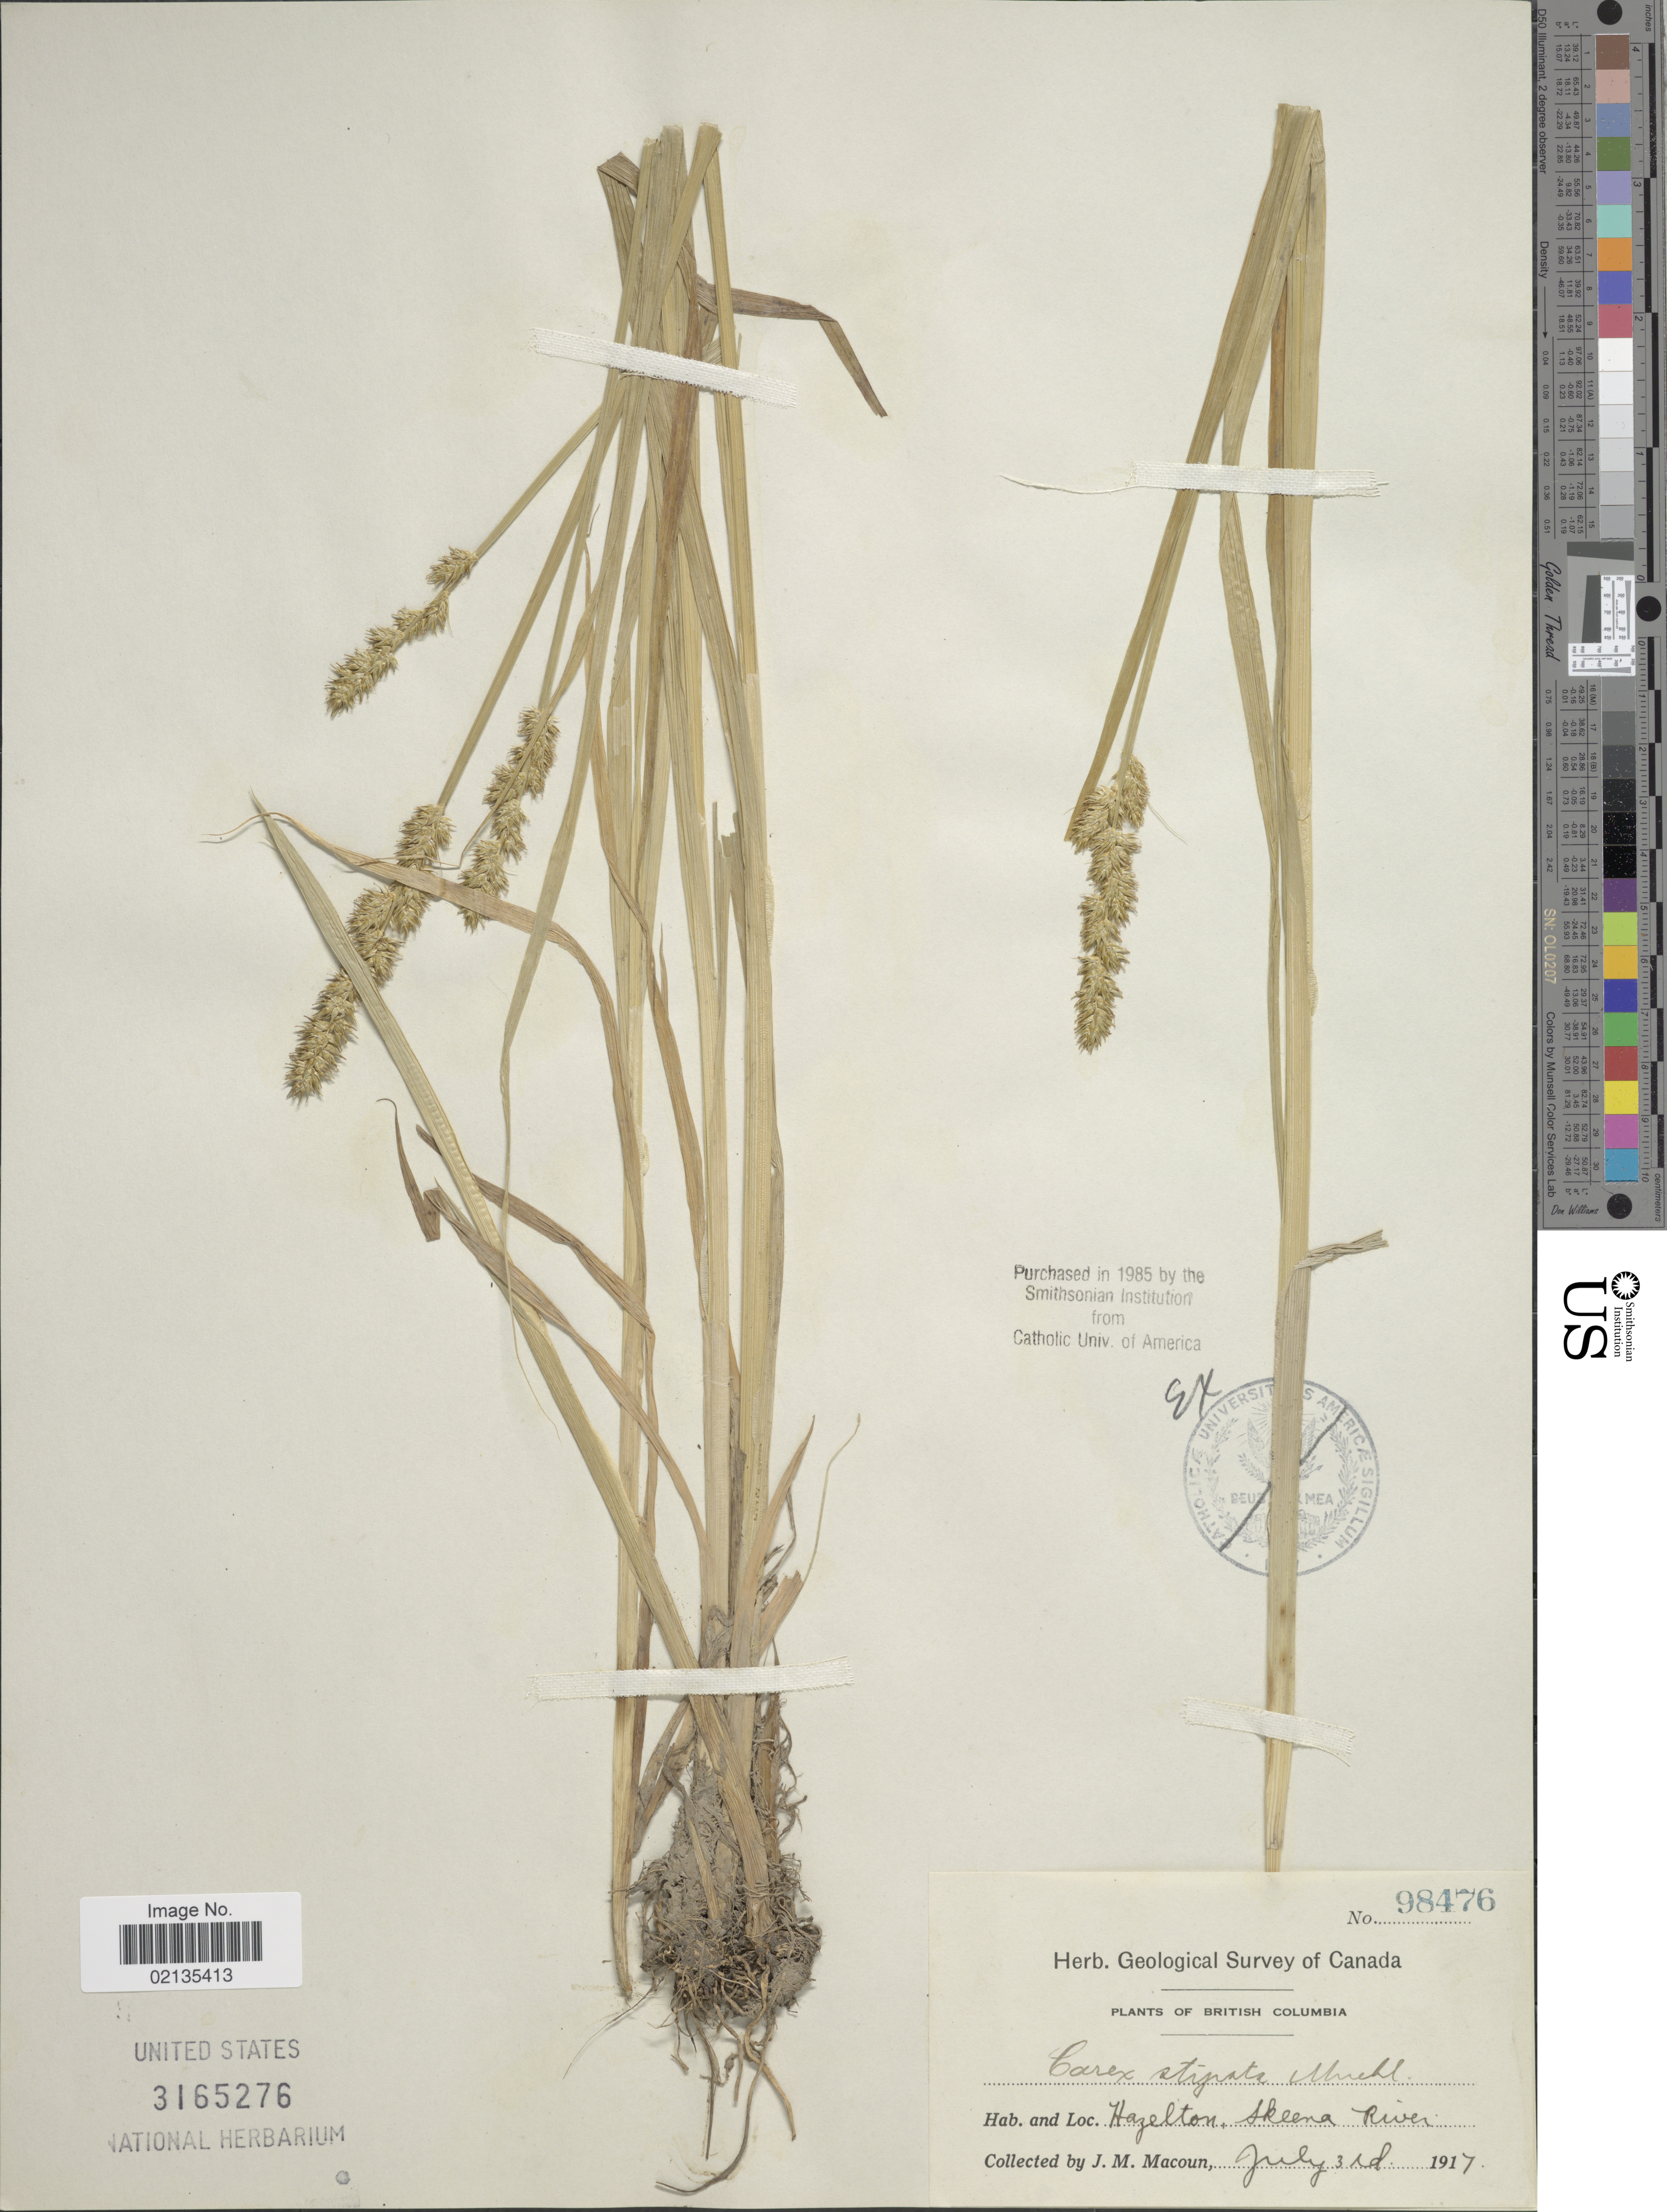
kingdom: Plantae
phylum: Tracheophyta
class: Liliopsida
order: Poales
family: Cyperaceae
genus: Carex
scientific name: Carex stipata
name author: Muhl. ex Willd.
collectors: J. Macoun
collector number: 98476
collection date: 1917-07-03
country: Canada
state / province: British Columbia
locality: Hazelton, Skeena River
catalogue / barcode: US 3165276